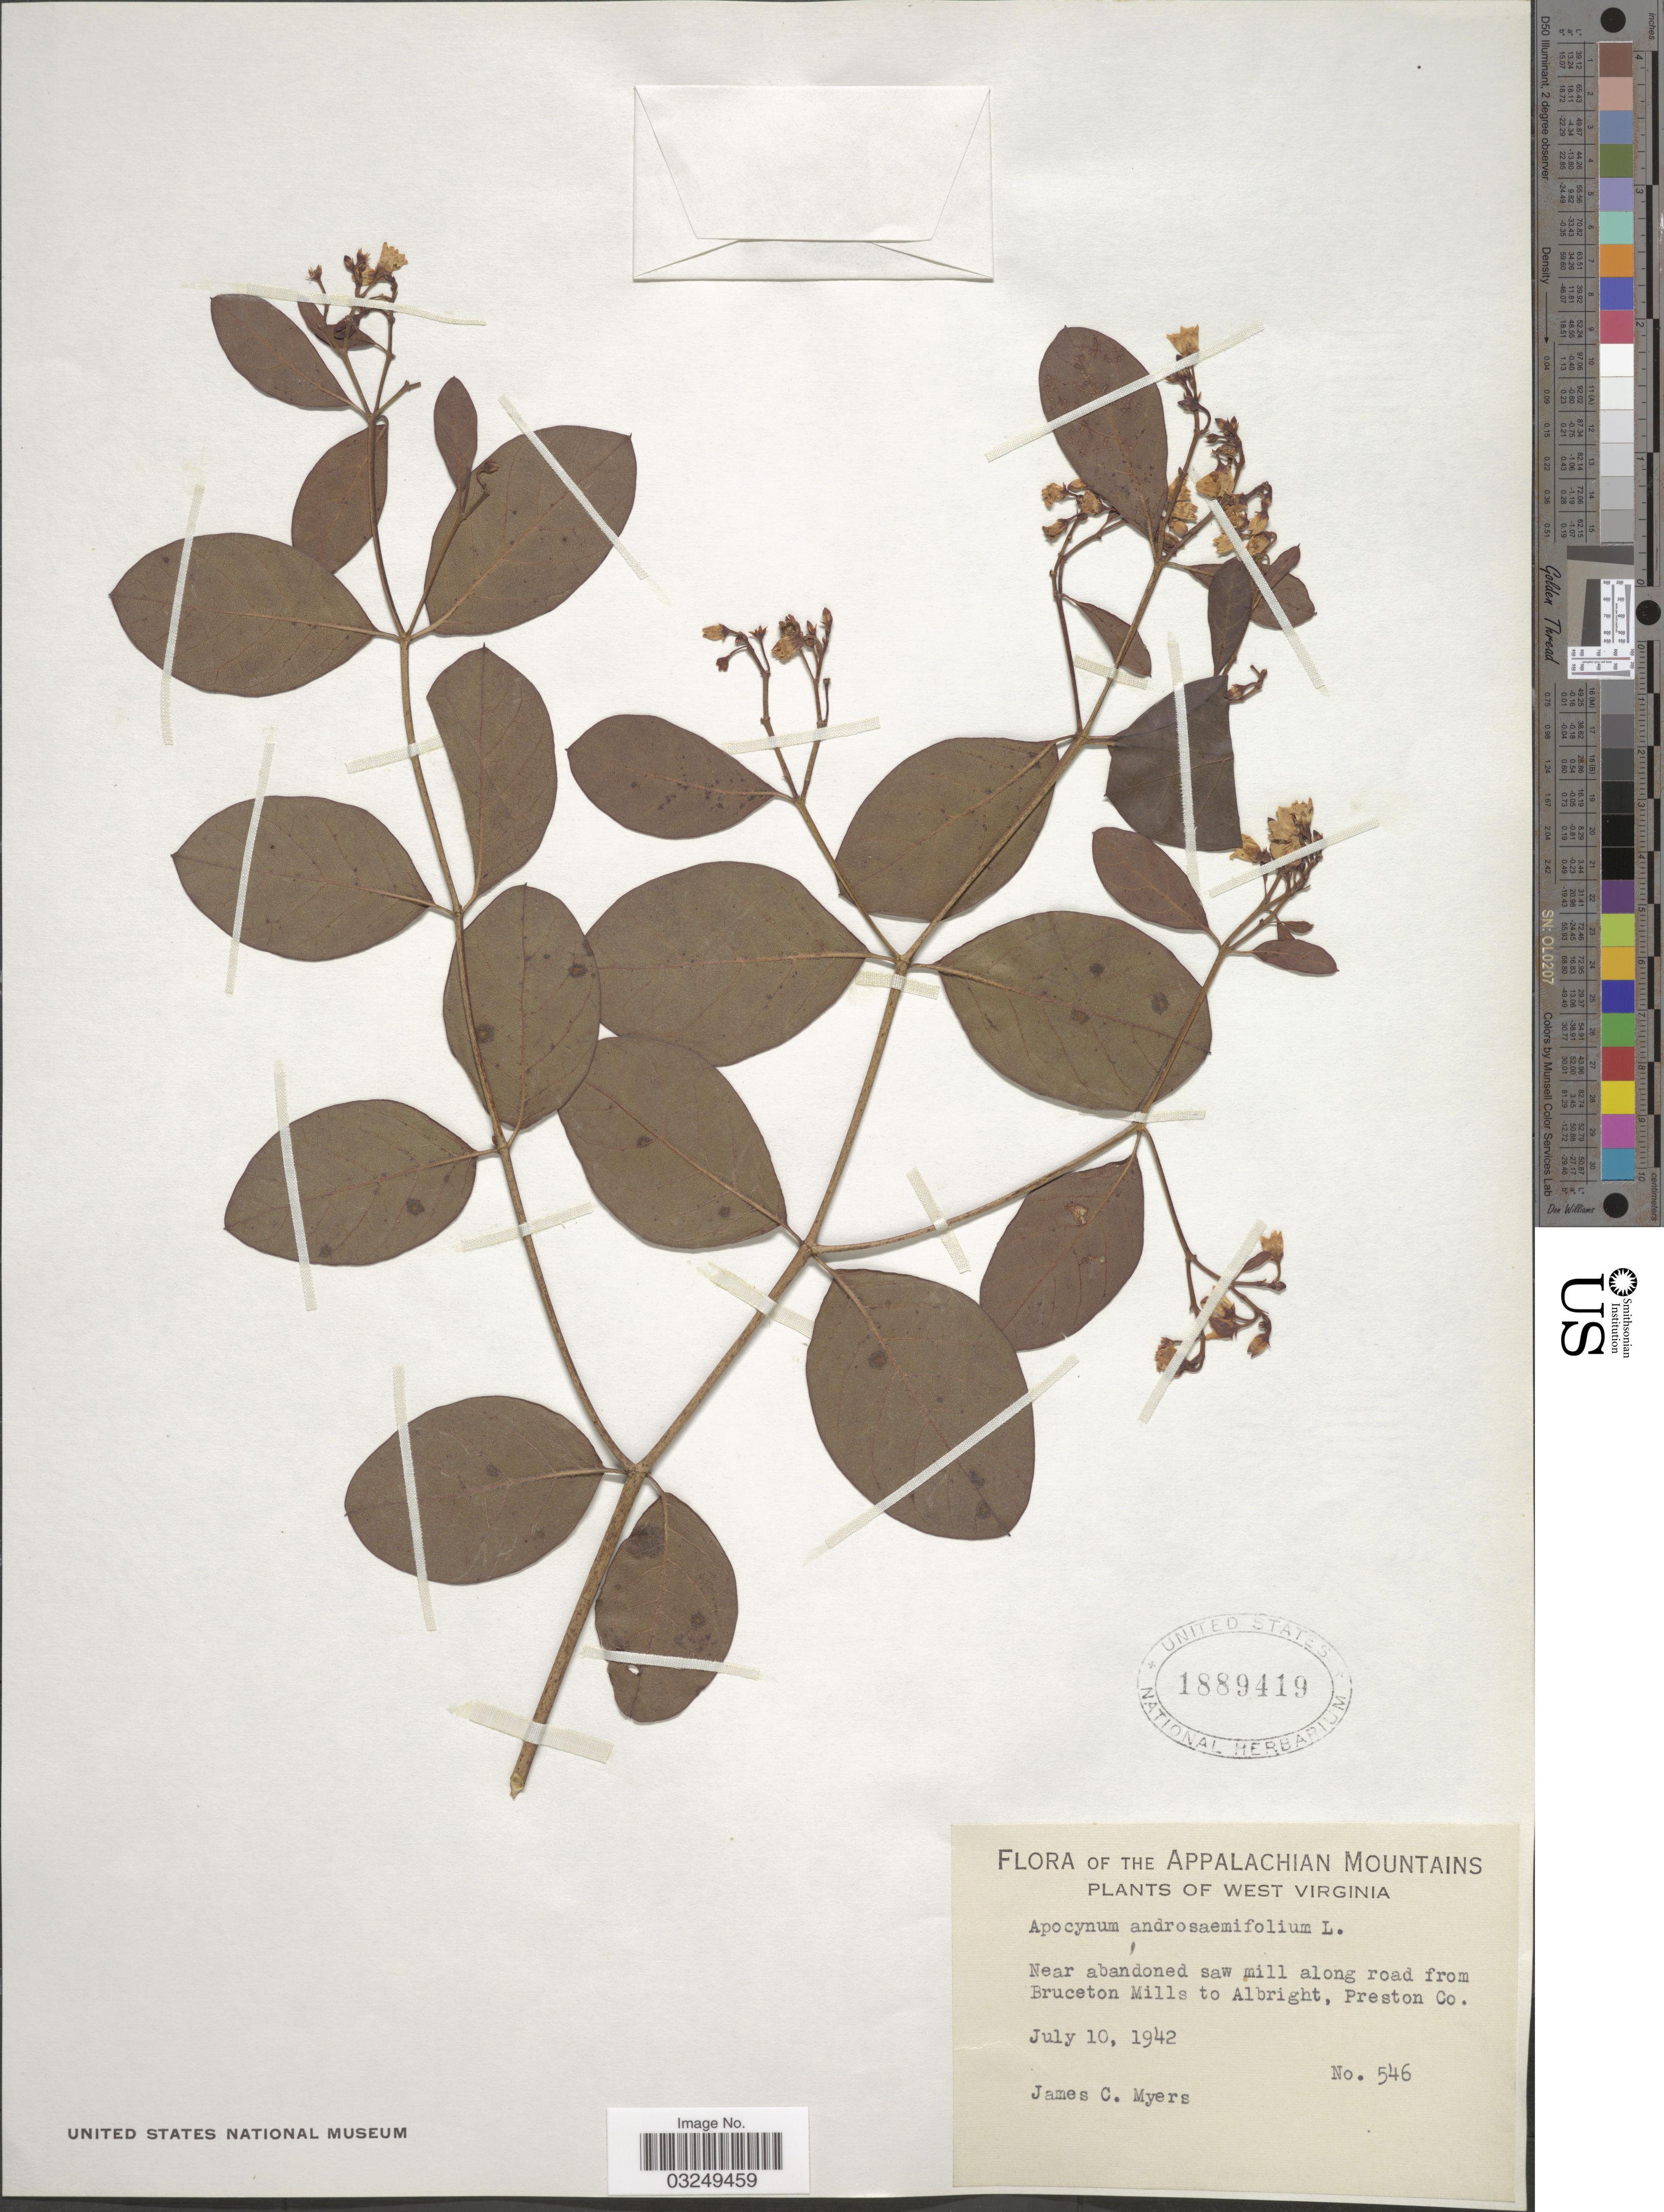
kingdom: Plantae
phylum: Tracheophyta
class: Magnoliopsida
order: Gentianales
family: Apocynaceae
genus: Apocynum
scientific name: Apocynum androsaemifolium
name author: L.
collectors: J. C. Myers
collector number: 546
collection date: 1942-07-10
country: United States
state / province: West Virginia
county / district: Preston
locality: The Appalachian Mountains. Near abandoned saw mill along road from Bruceton Mills to Albright, Preston Co.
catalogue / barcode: US 1889419